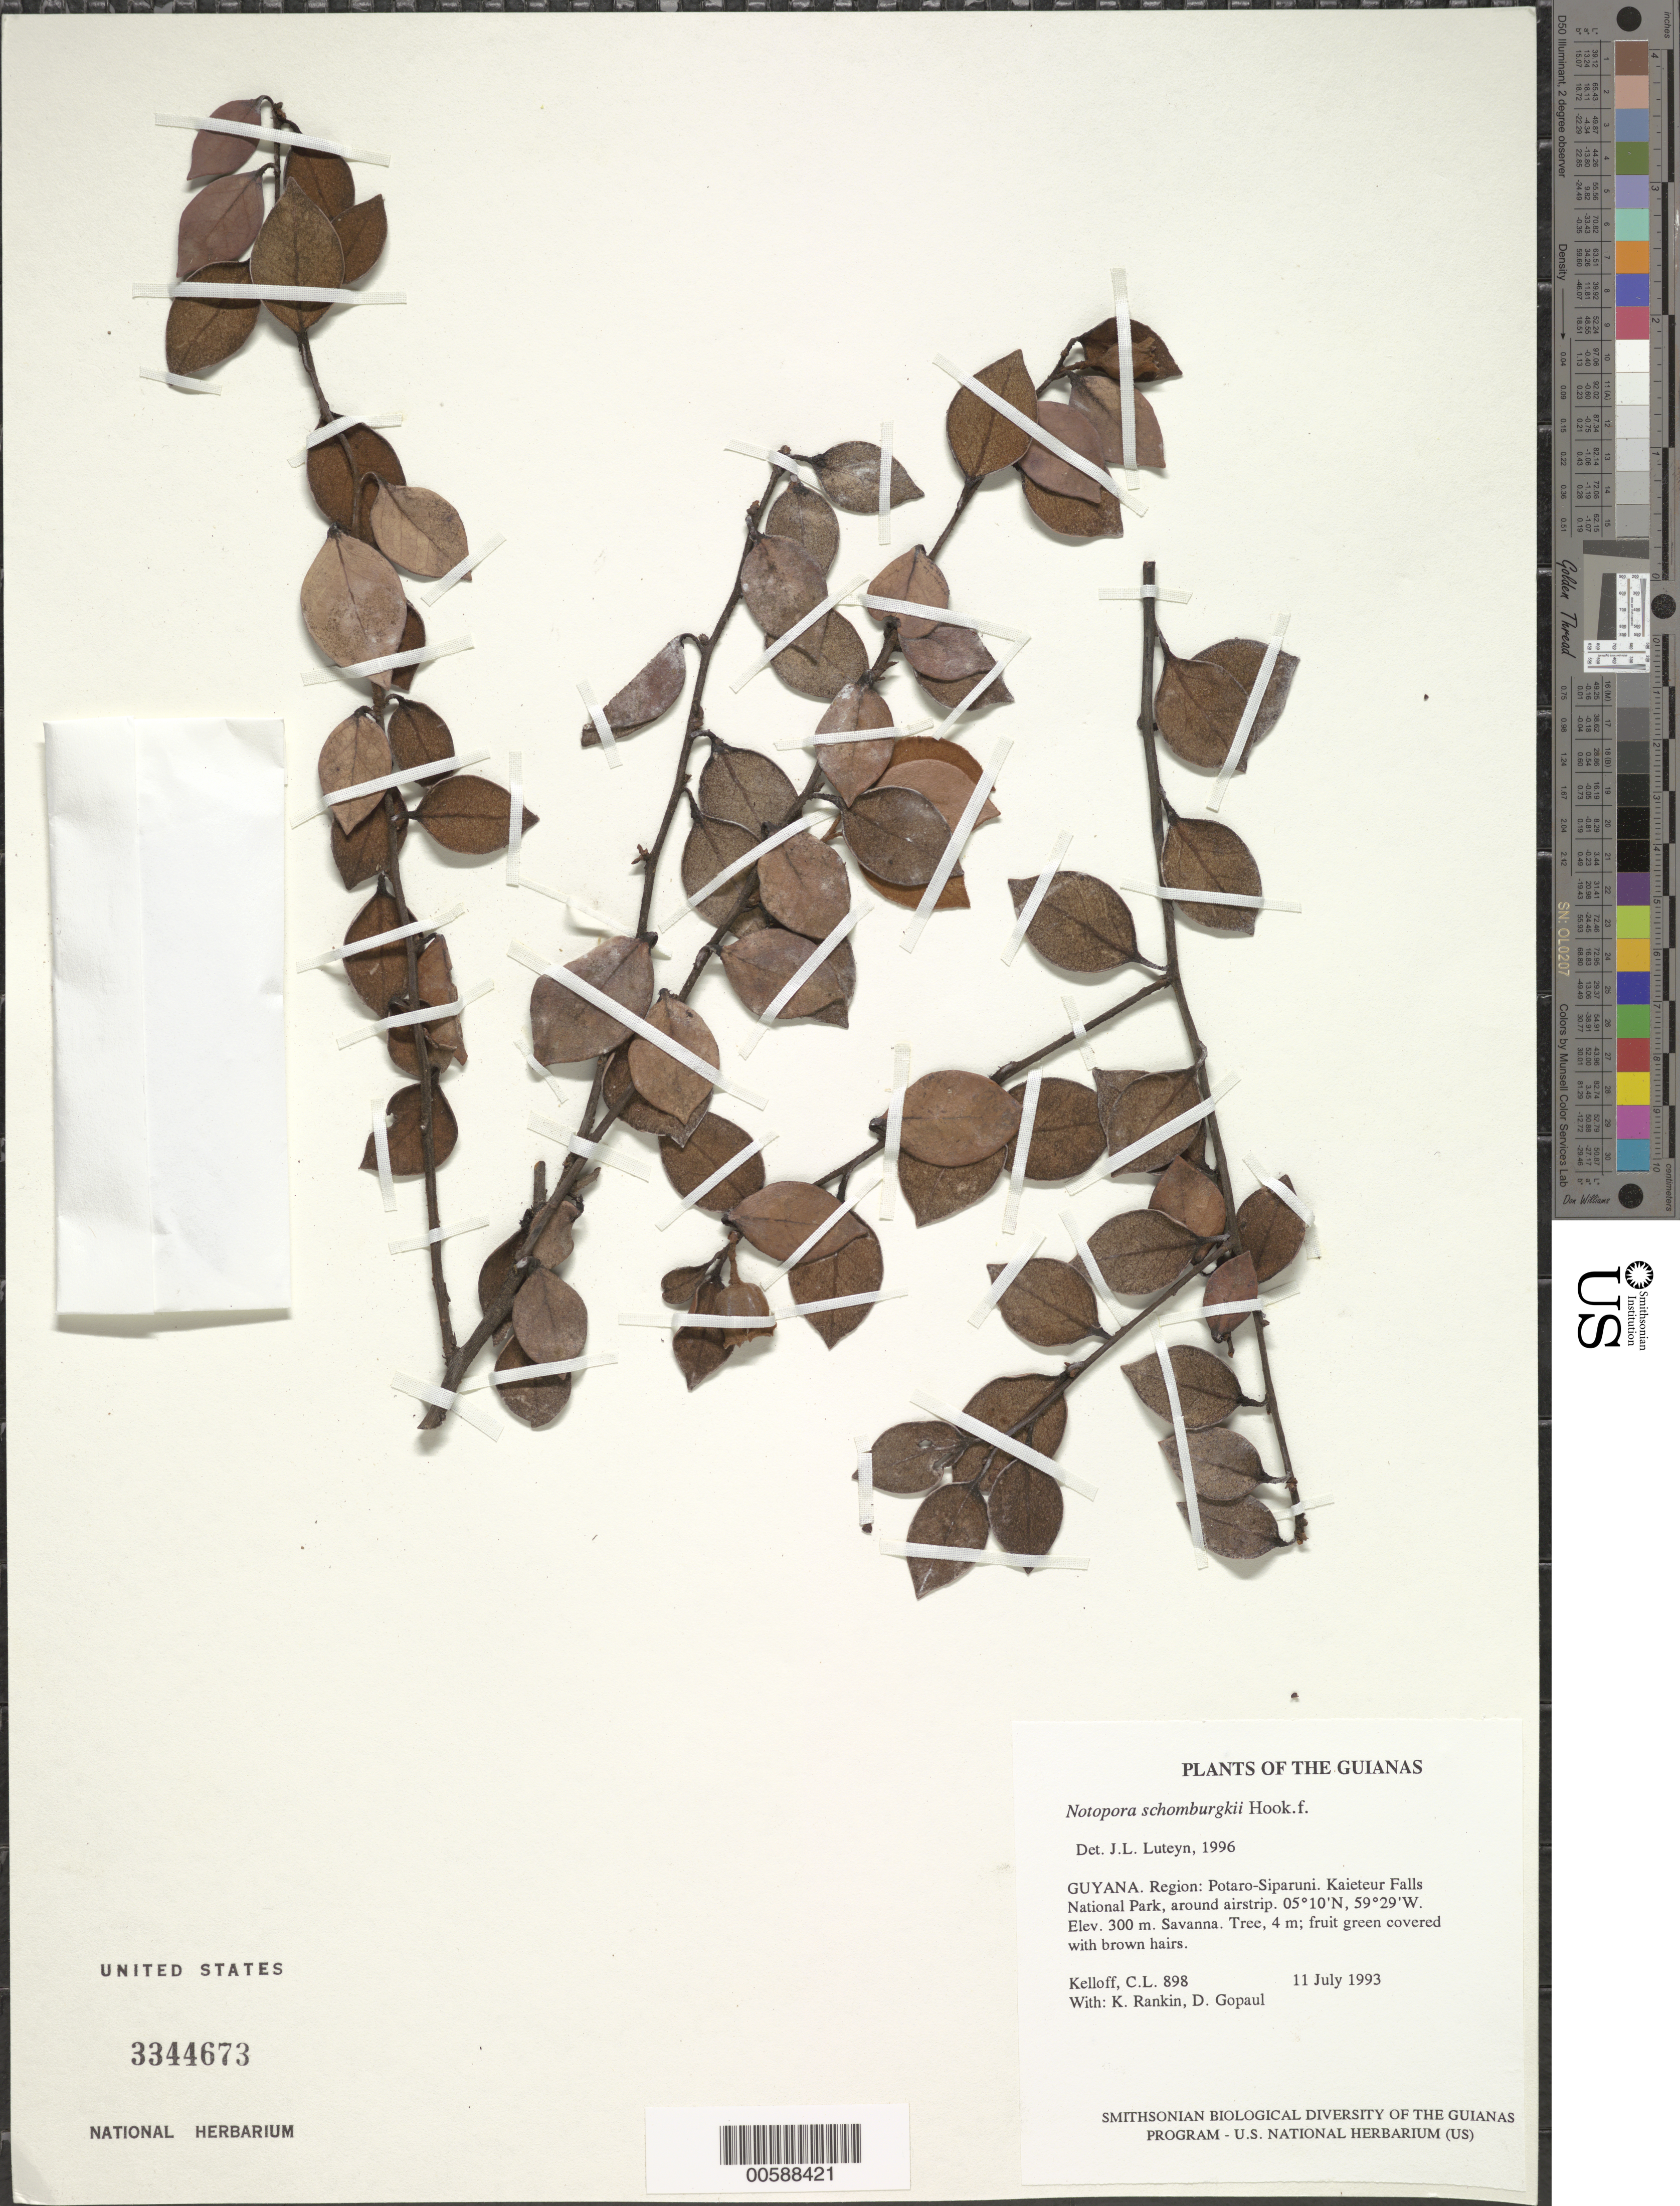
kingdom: Plantae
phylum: Tracheophyta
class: Magnoliopsida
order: Ericales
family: Ericaceae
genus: Notopora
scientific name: Notopora schomburgkii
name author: Hook. f.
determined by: Luteyn, J. L.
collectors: C. L. Kelloff, K. Rankin & D. Gopaul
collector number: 898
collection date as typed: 11 July 1993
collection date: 1993-07-11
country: Guyana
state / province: Potaro-Siparuni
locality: Kaieteur Falls National Park, around airstrip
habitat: Savanna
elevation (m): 300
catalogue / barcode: US 3344673